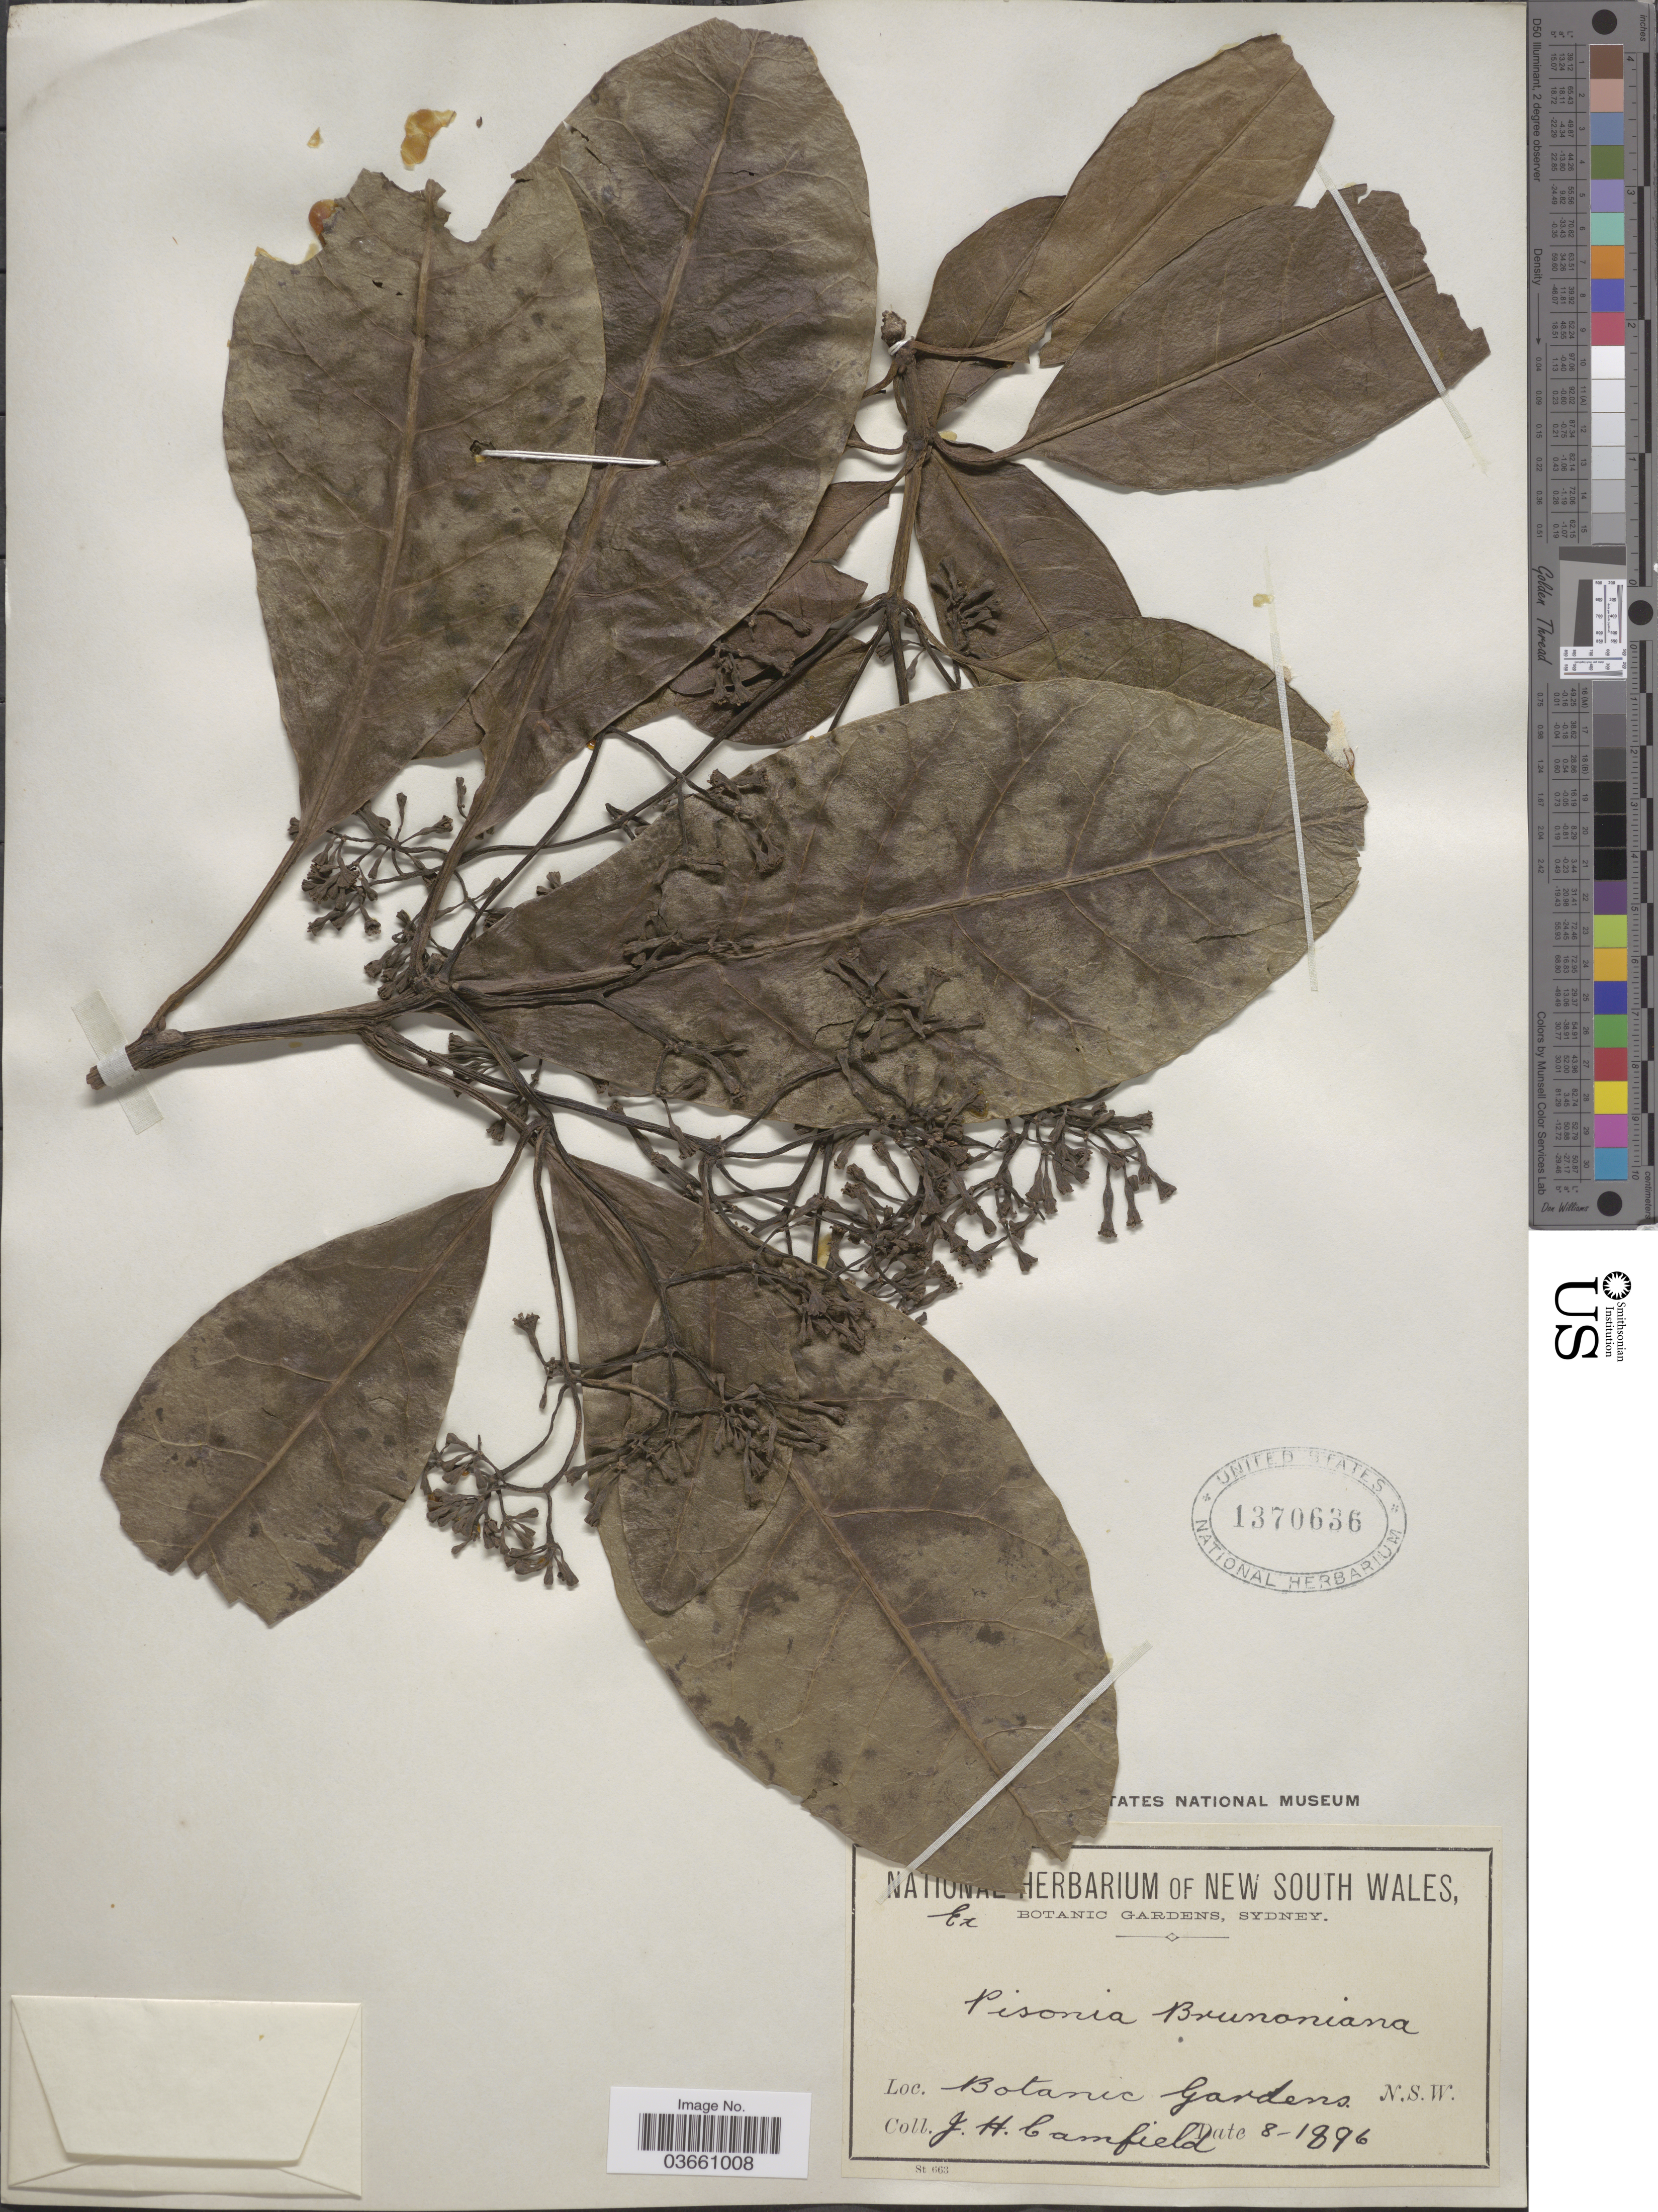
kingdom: Plantae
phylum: Tracheophyta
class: Magnoliopsida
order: Caryophyllales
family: Nyctaginaceae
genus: Pisonia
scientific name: Pisonia brunoniana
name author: Endl.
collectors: J. Camfield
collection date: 1896-08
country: Australia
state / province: New South Wales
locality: Botanic Gardens.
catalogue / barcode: US 1370636